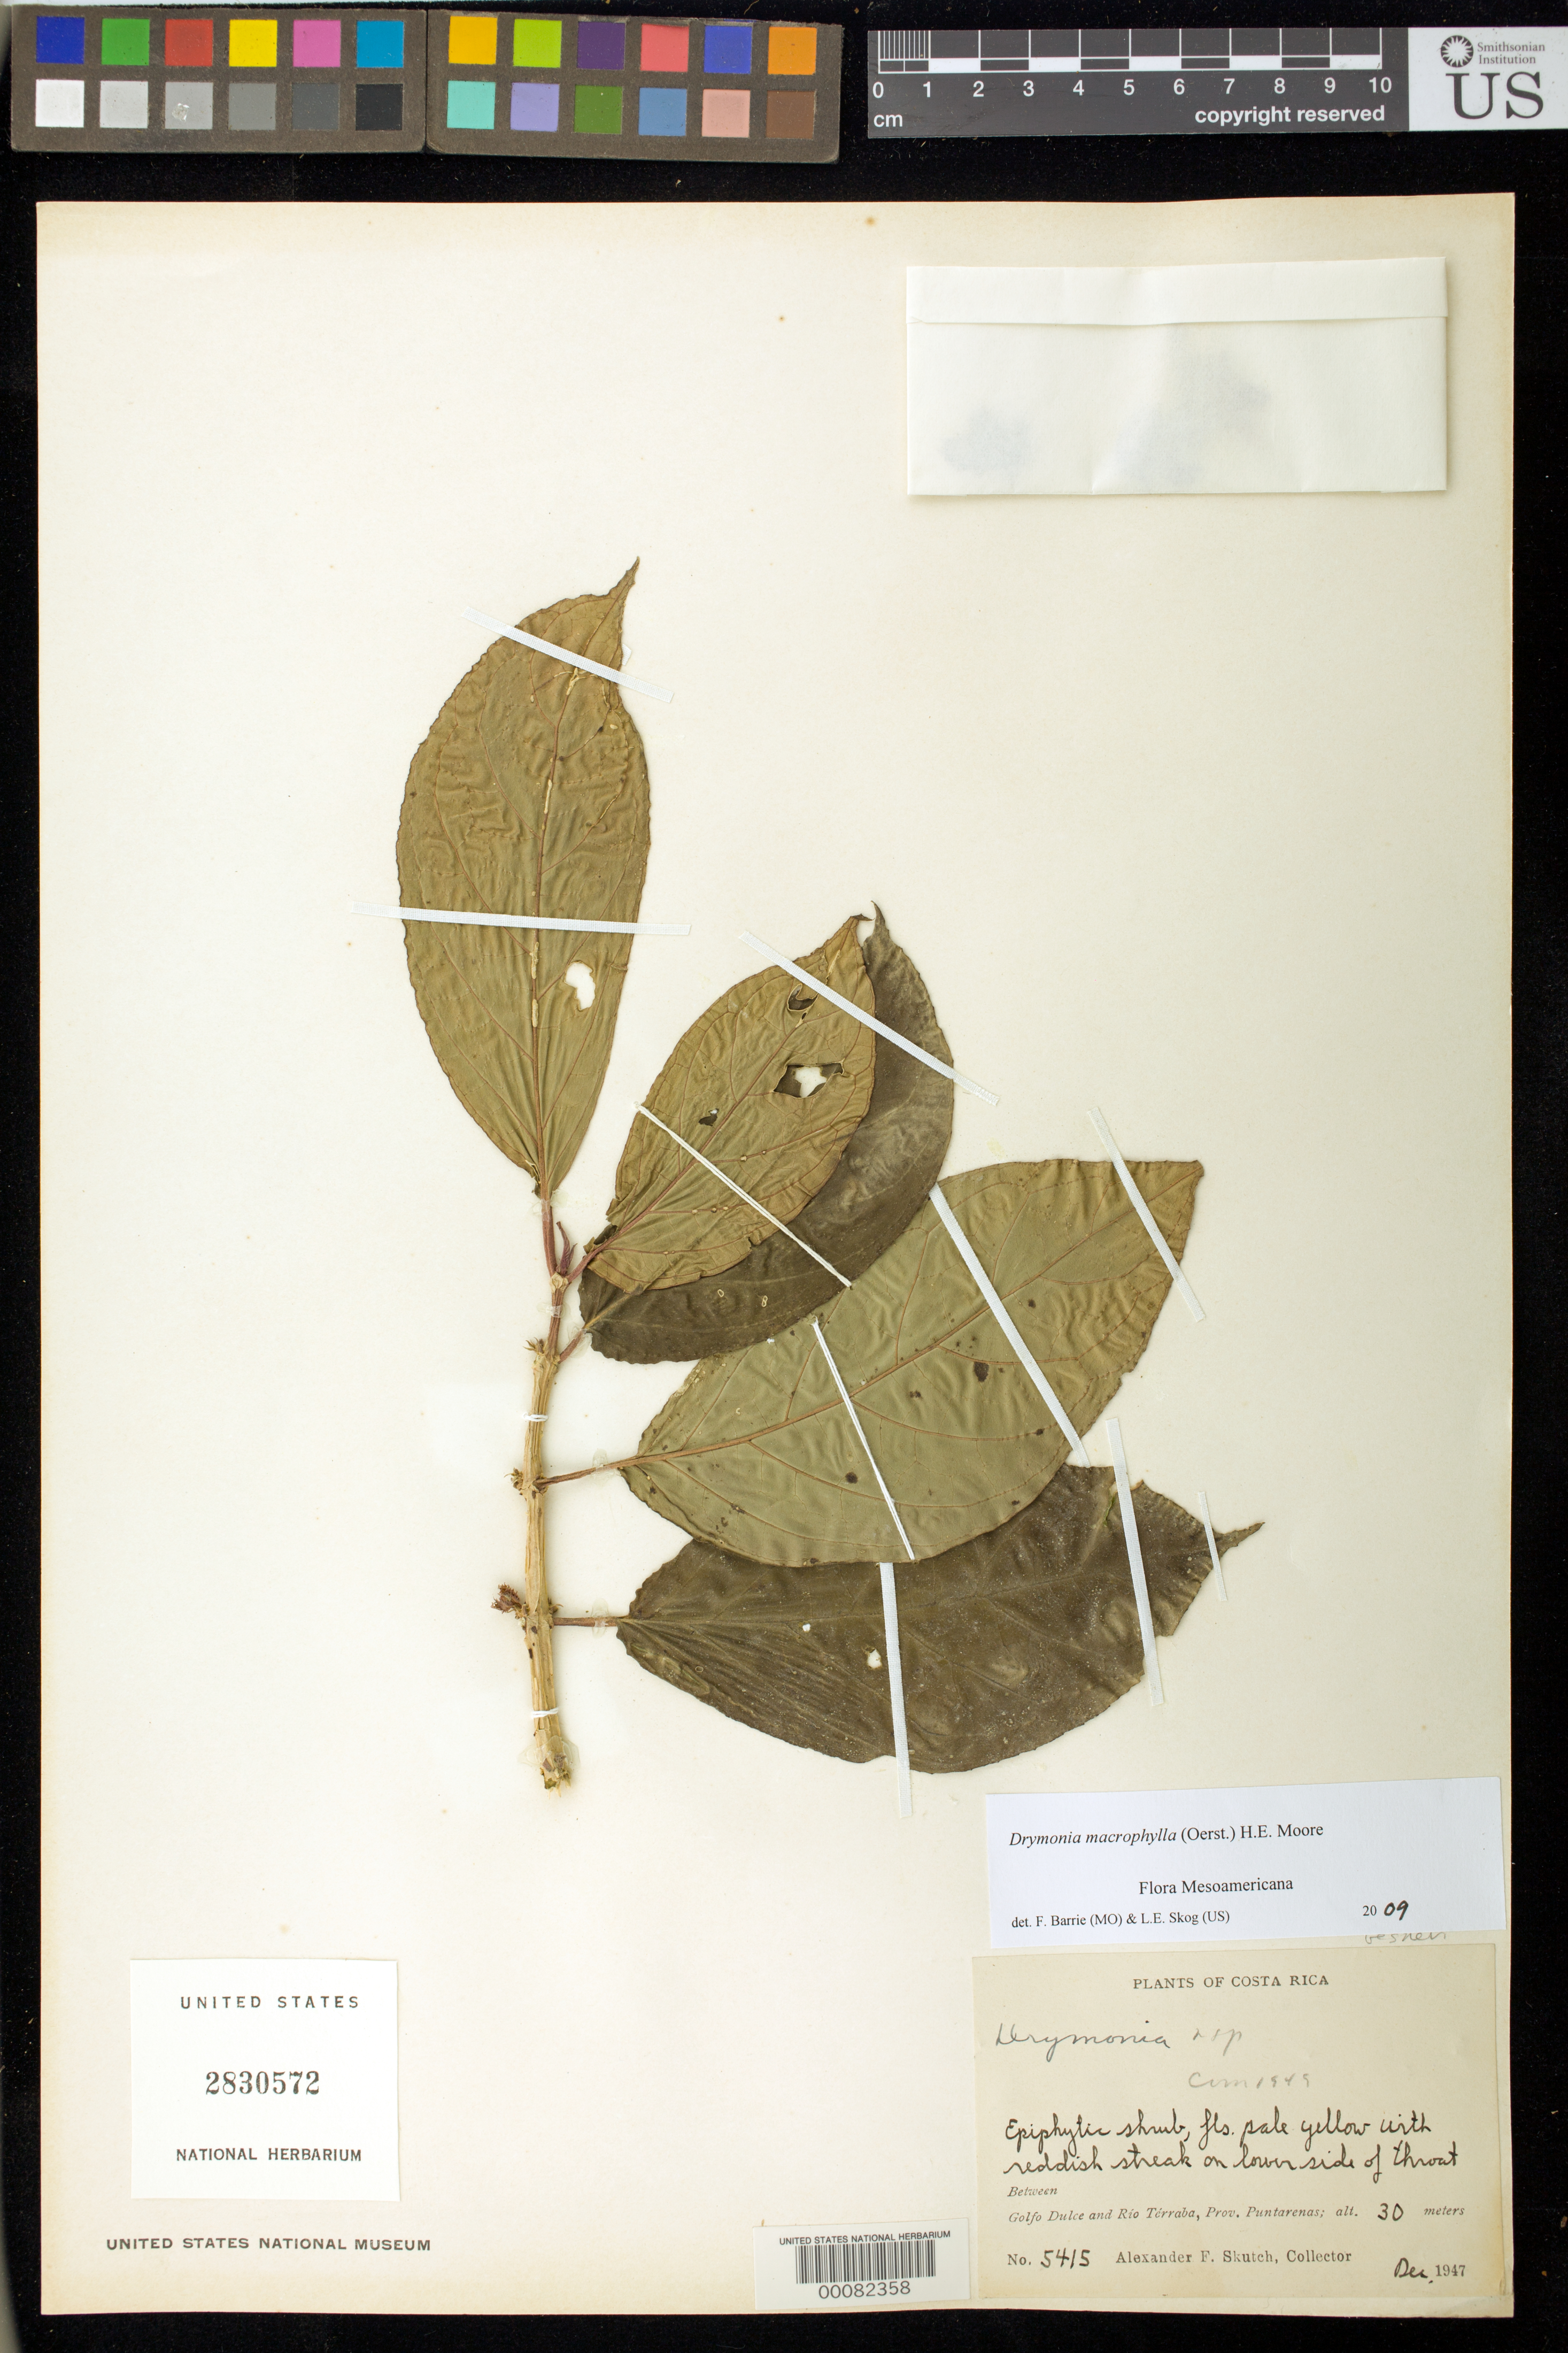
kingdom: Plantae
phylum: Tracheophyta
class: Magnoliopsida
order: Lamiales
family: Gesneriaceae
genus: Drymonia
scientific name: Drymonia macrophylla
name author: (Oerst.) H.E. Moore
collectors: A. F. Skutch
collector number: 5415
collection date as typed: Dec 1947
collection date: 1947-12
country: Costa Rica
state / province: Puntarenas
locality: Between Golfo Dulce and Rio Terraba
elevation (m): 30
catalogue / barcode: US 2830572